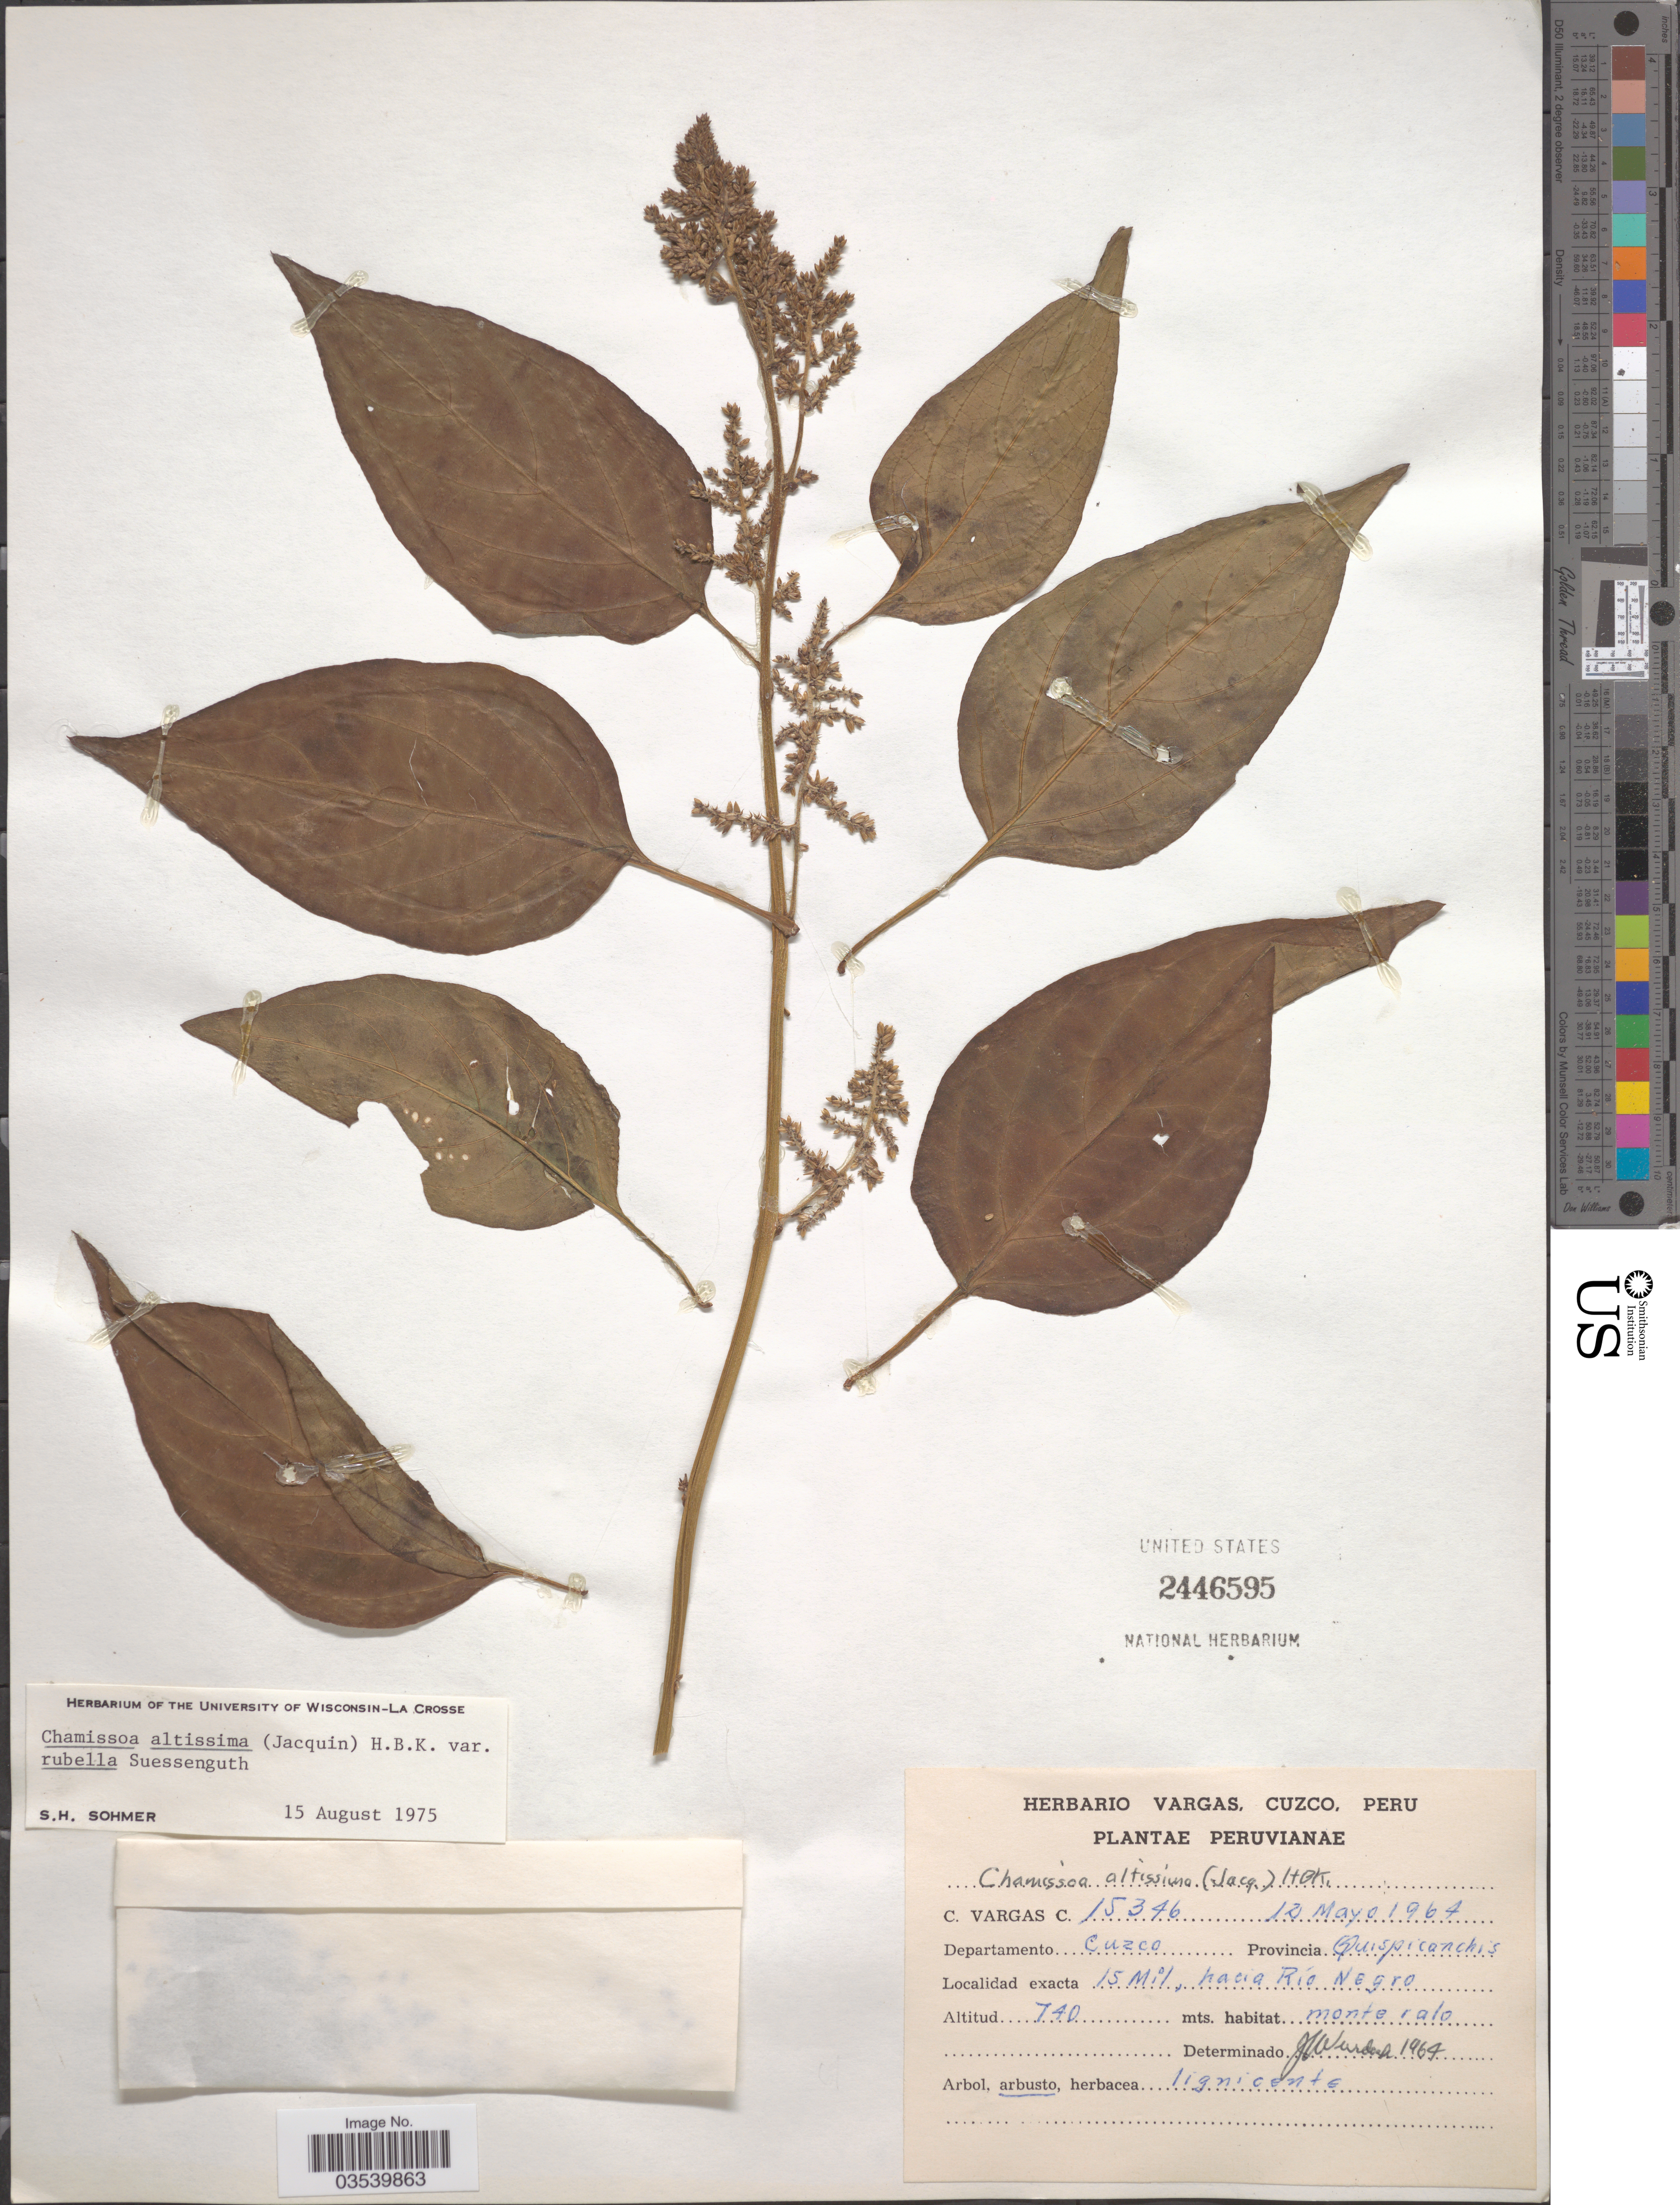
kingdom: Plantae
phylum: Tracheophyta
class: Magnoliopsida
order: Caryophyllales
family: Amaranthaceae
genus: Chamissoa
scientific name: Chamissoa altissima var. rubella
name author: Suess.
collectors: C. Vargas Calderón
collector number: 15346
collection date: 1964-05-12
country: Peru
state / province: Cusco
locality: Departamento Cuzco. Provincia Quispicanchis. 15 Mil, hacia Río Negro.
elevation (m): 740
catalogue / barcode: US 2446595